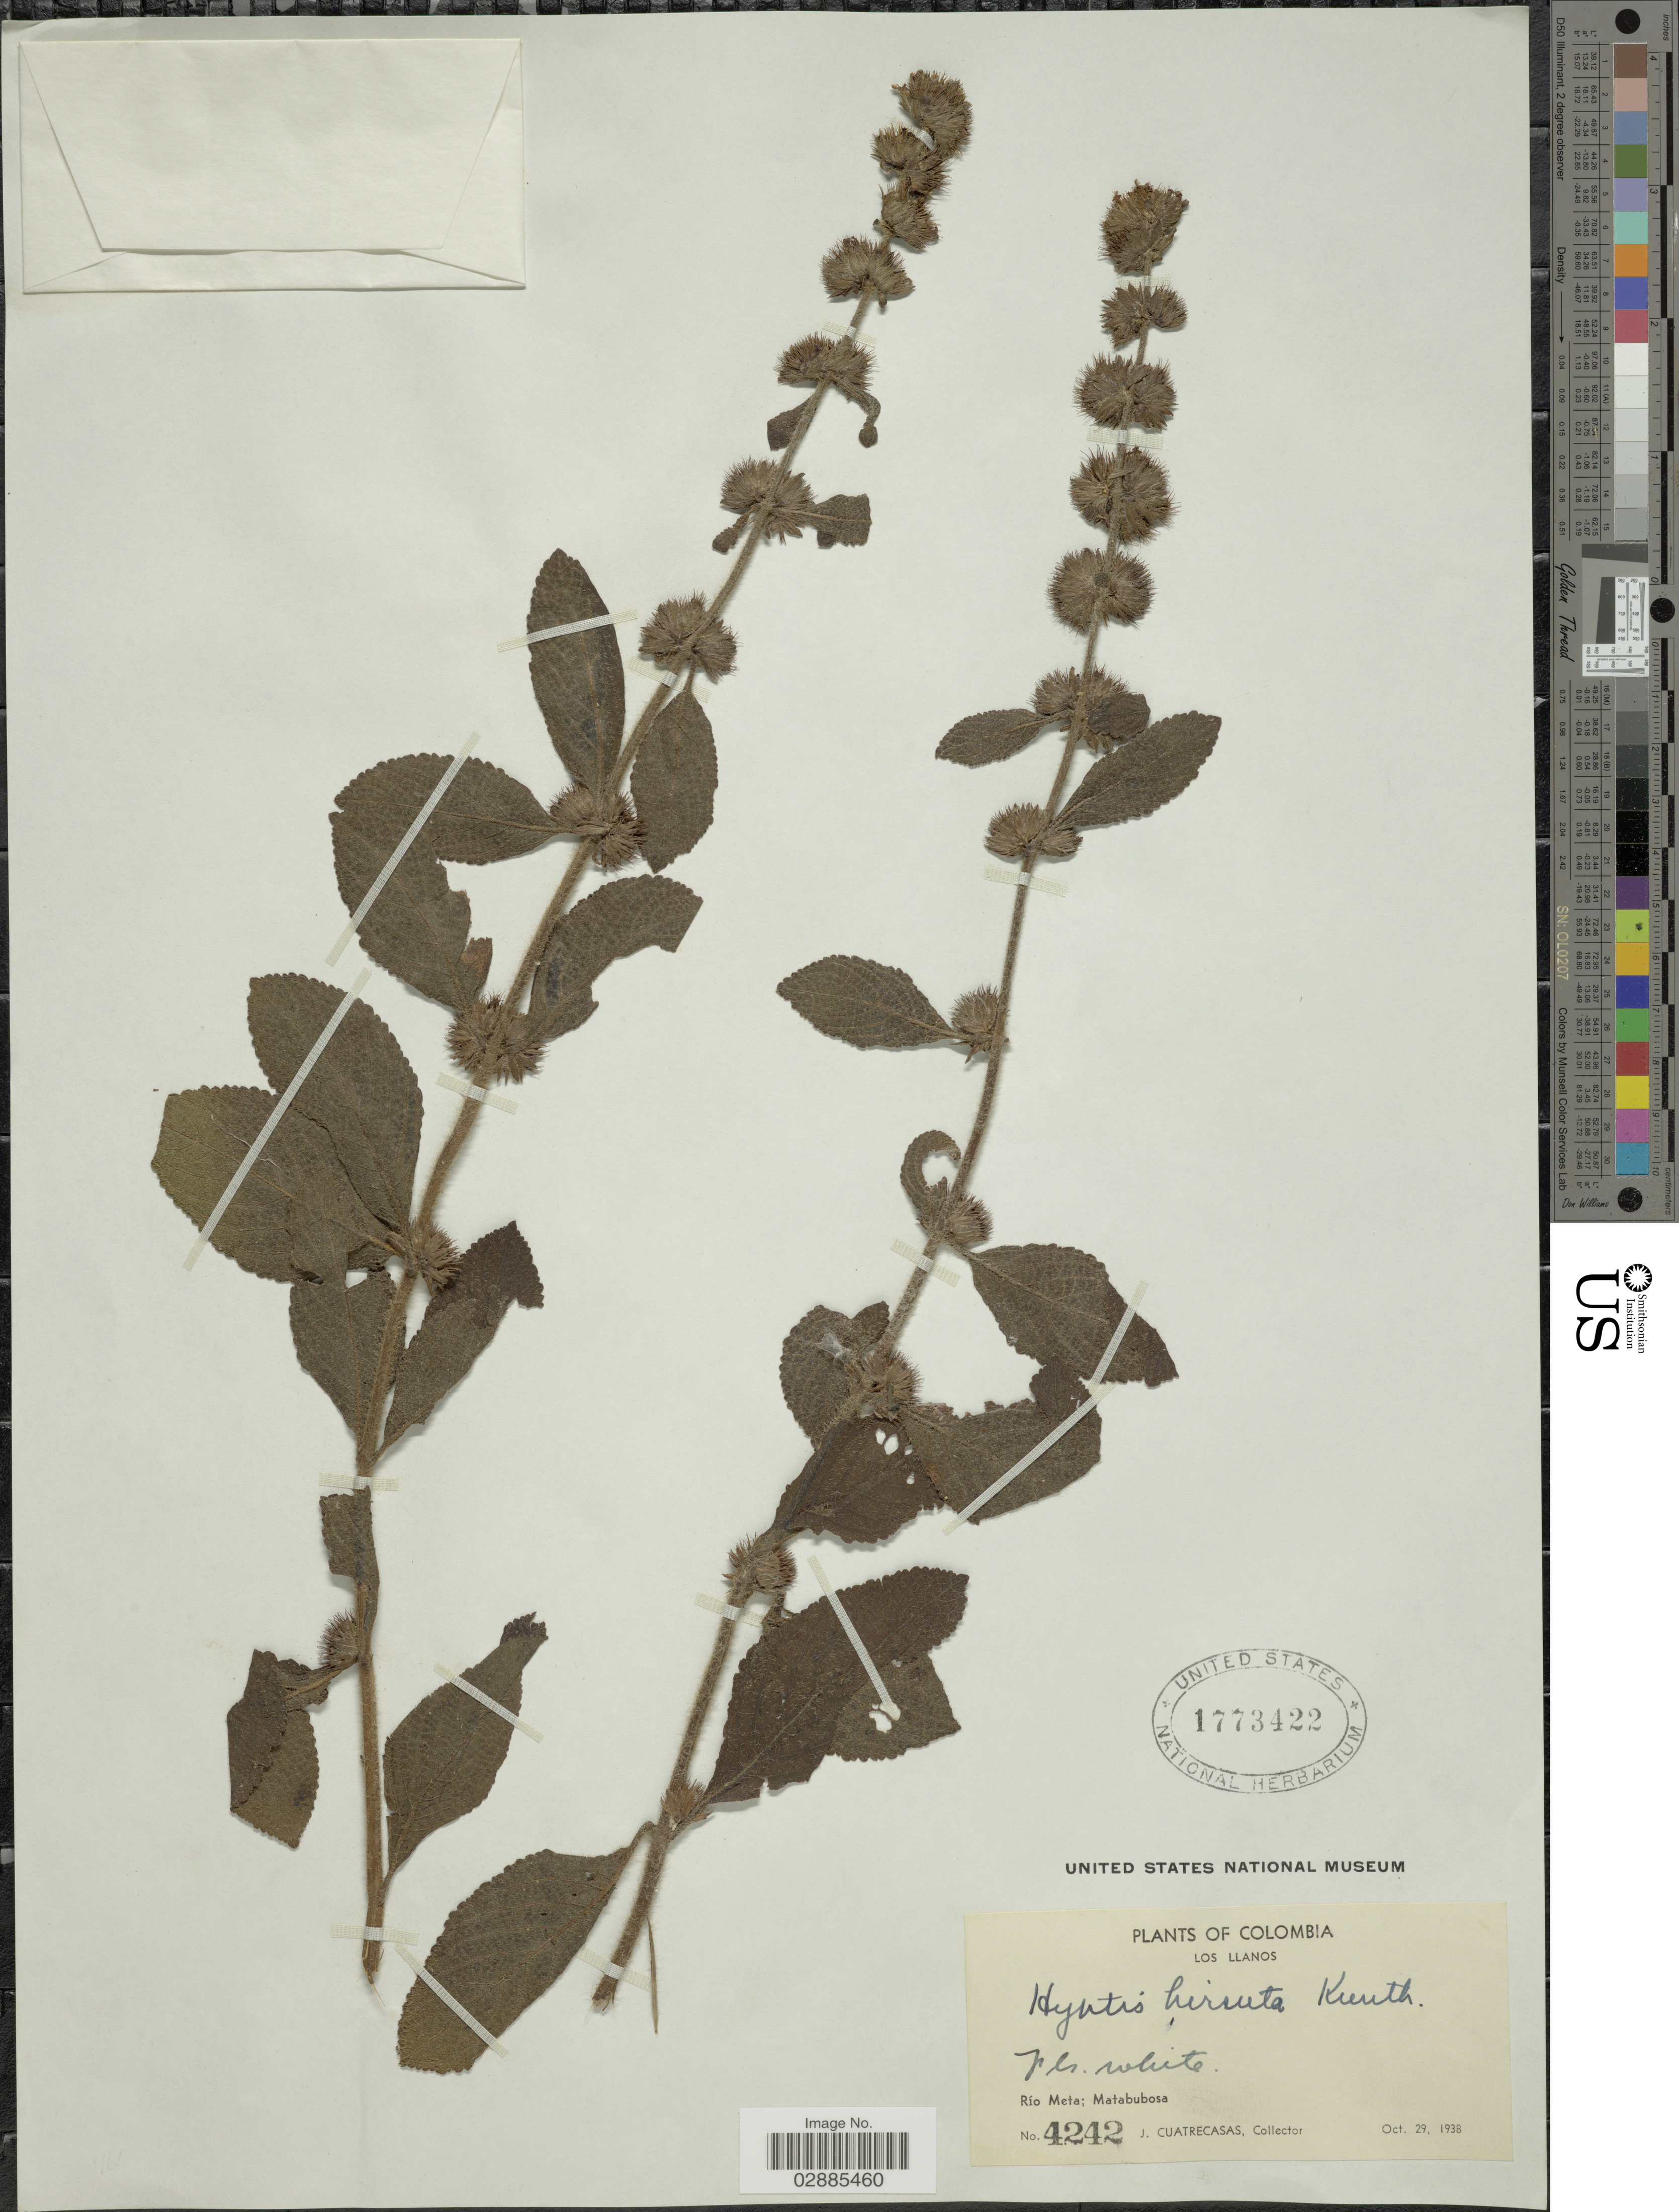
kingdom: Plantae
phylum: Tracheophyta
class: Magnoliopsida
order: Lamiales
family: Lamiaceae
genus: Hyptis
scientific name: Hyptis hirsuta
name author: Kunth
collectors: J. Cuatrecasas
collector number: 4242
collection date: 1938-10-29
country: Colombia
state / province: Meta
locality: Los Llanos. Río Meta; Matabubosa.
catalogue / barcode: US 1773422